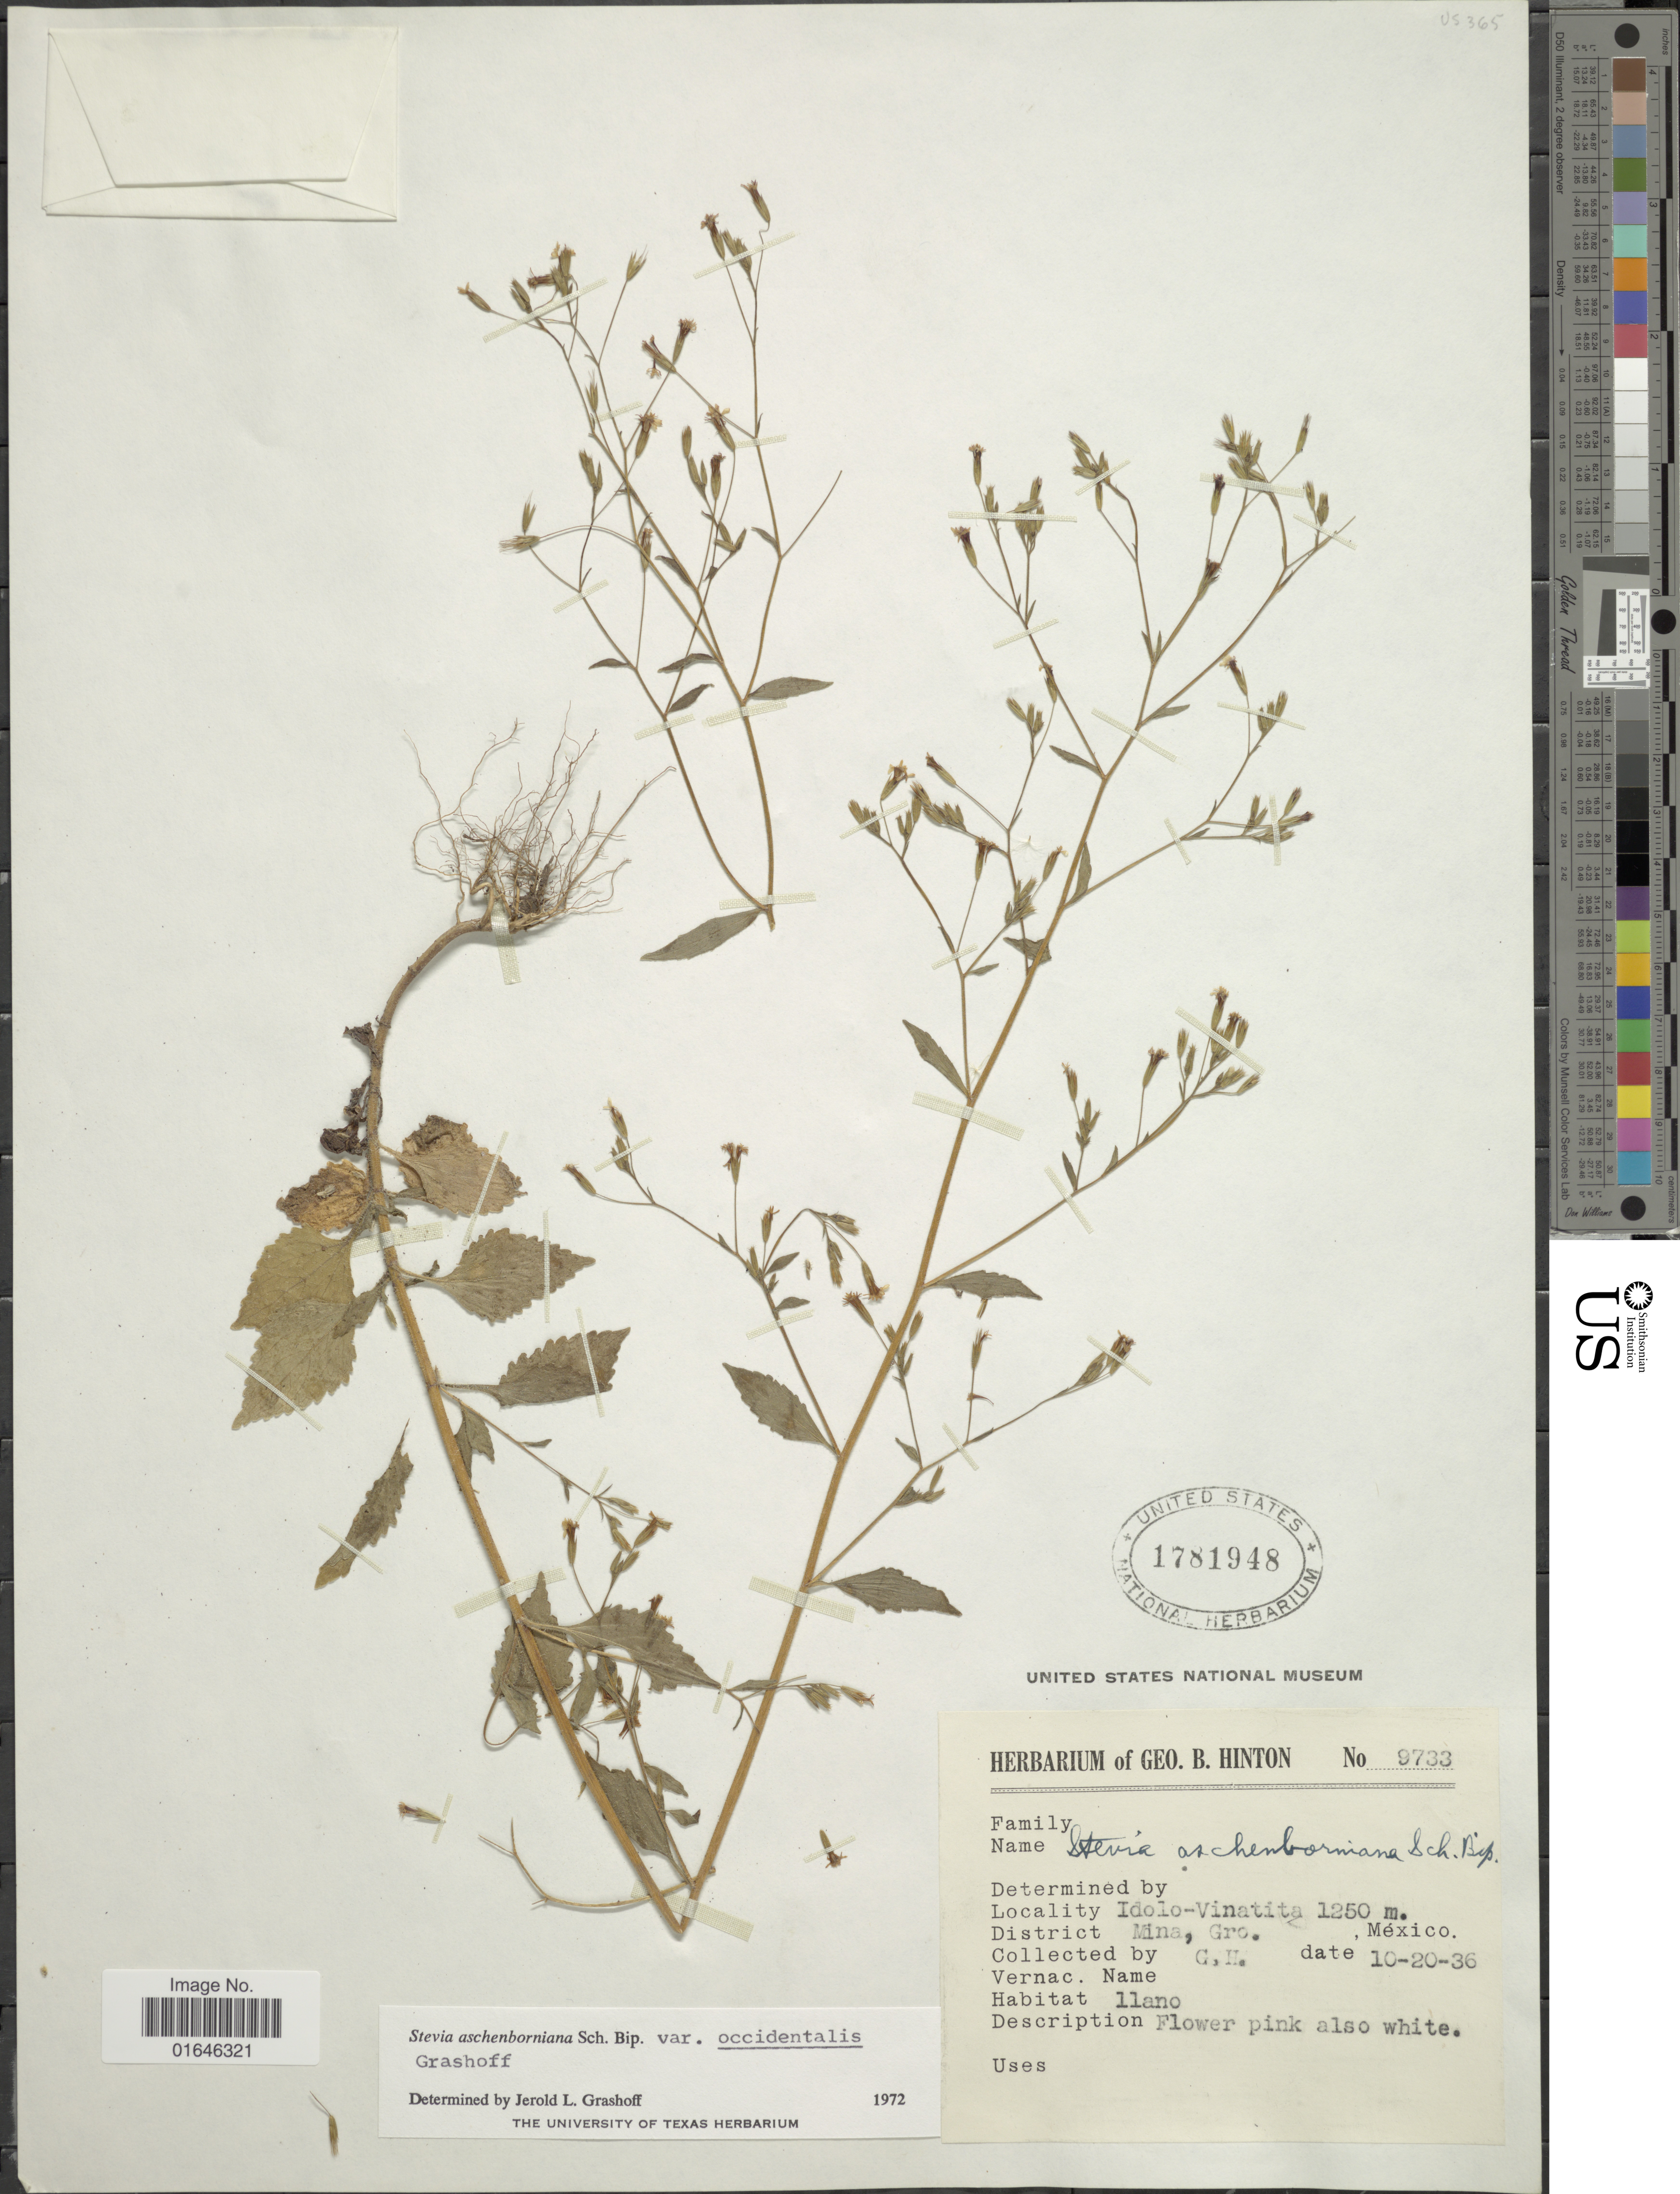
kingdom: Plantae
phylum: Tracheophyta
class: Magnoliopsida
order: Asterales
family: Asteraceae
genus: Stevia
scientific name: Stevia aschenborniana var. occidentalis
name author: Grashoff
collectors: G. B. Hinton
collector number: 9733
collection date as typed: Transcribed d/m/y: 20/10/36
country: Mexico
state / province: Guerrero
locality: Idolo-Vinatita, District Mina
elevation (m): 1250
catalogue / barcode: US 1781948